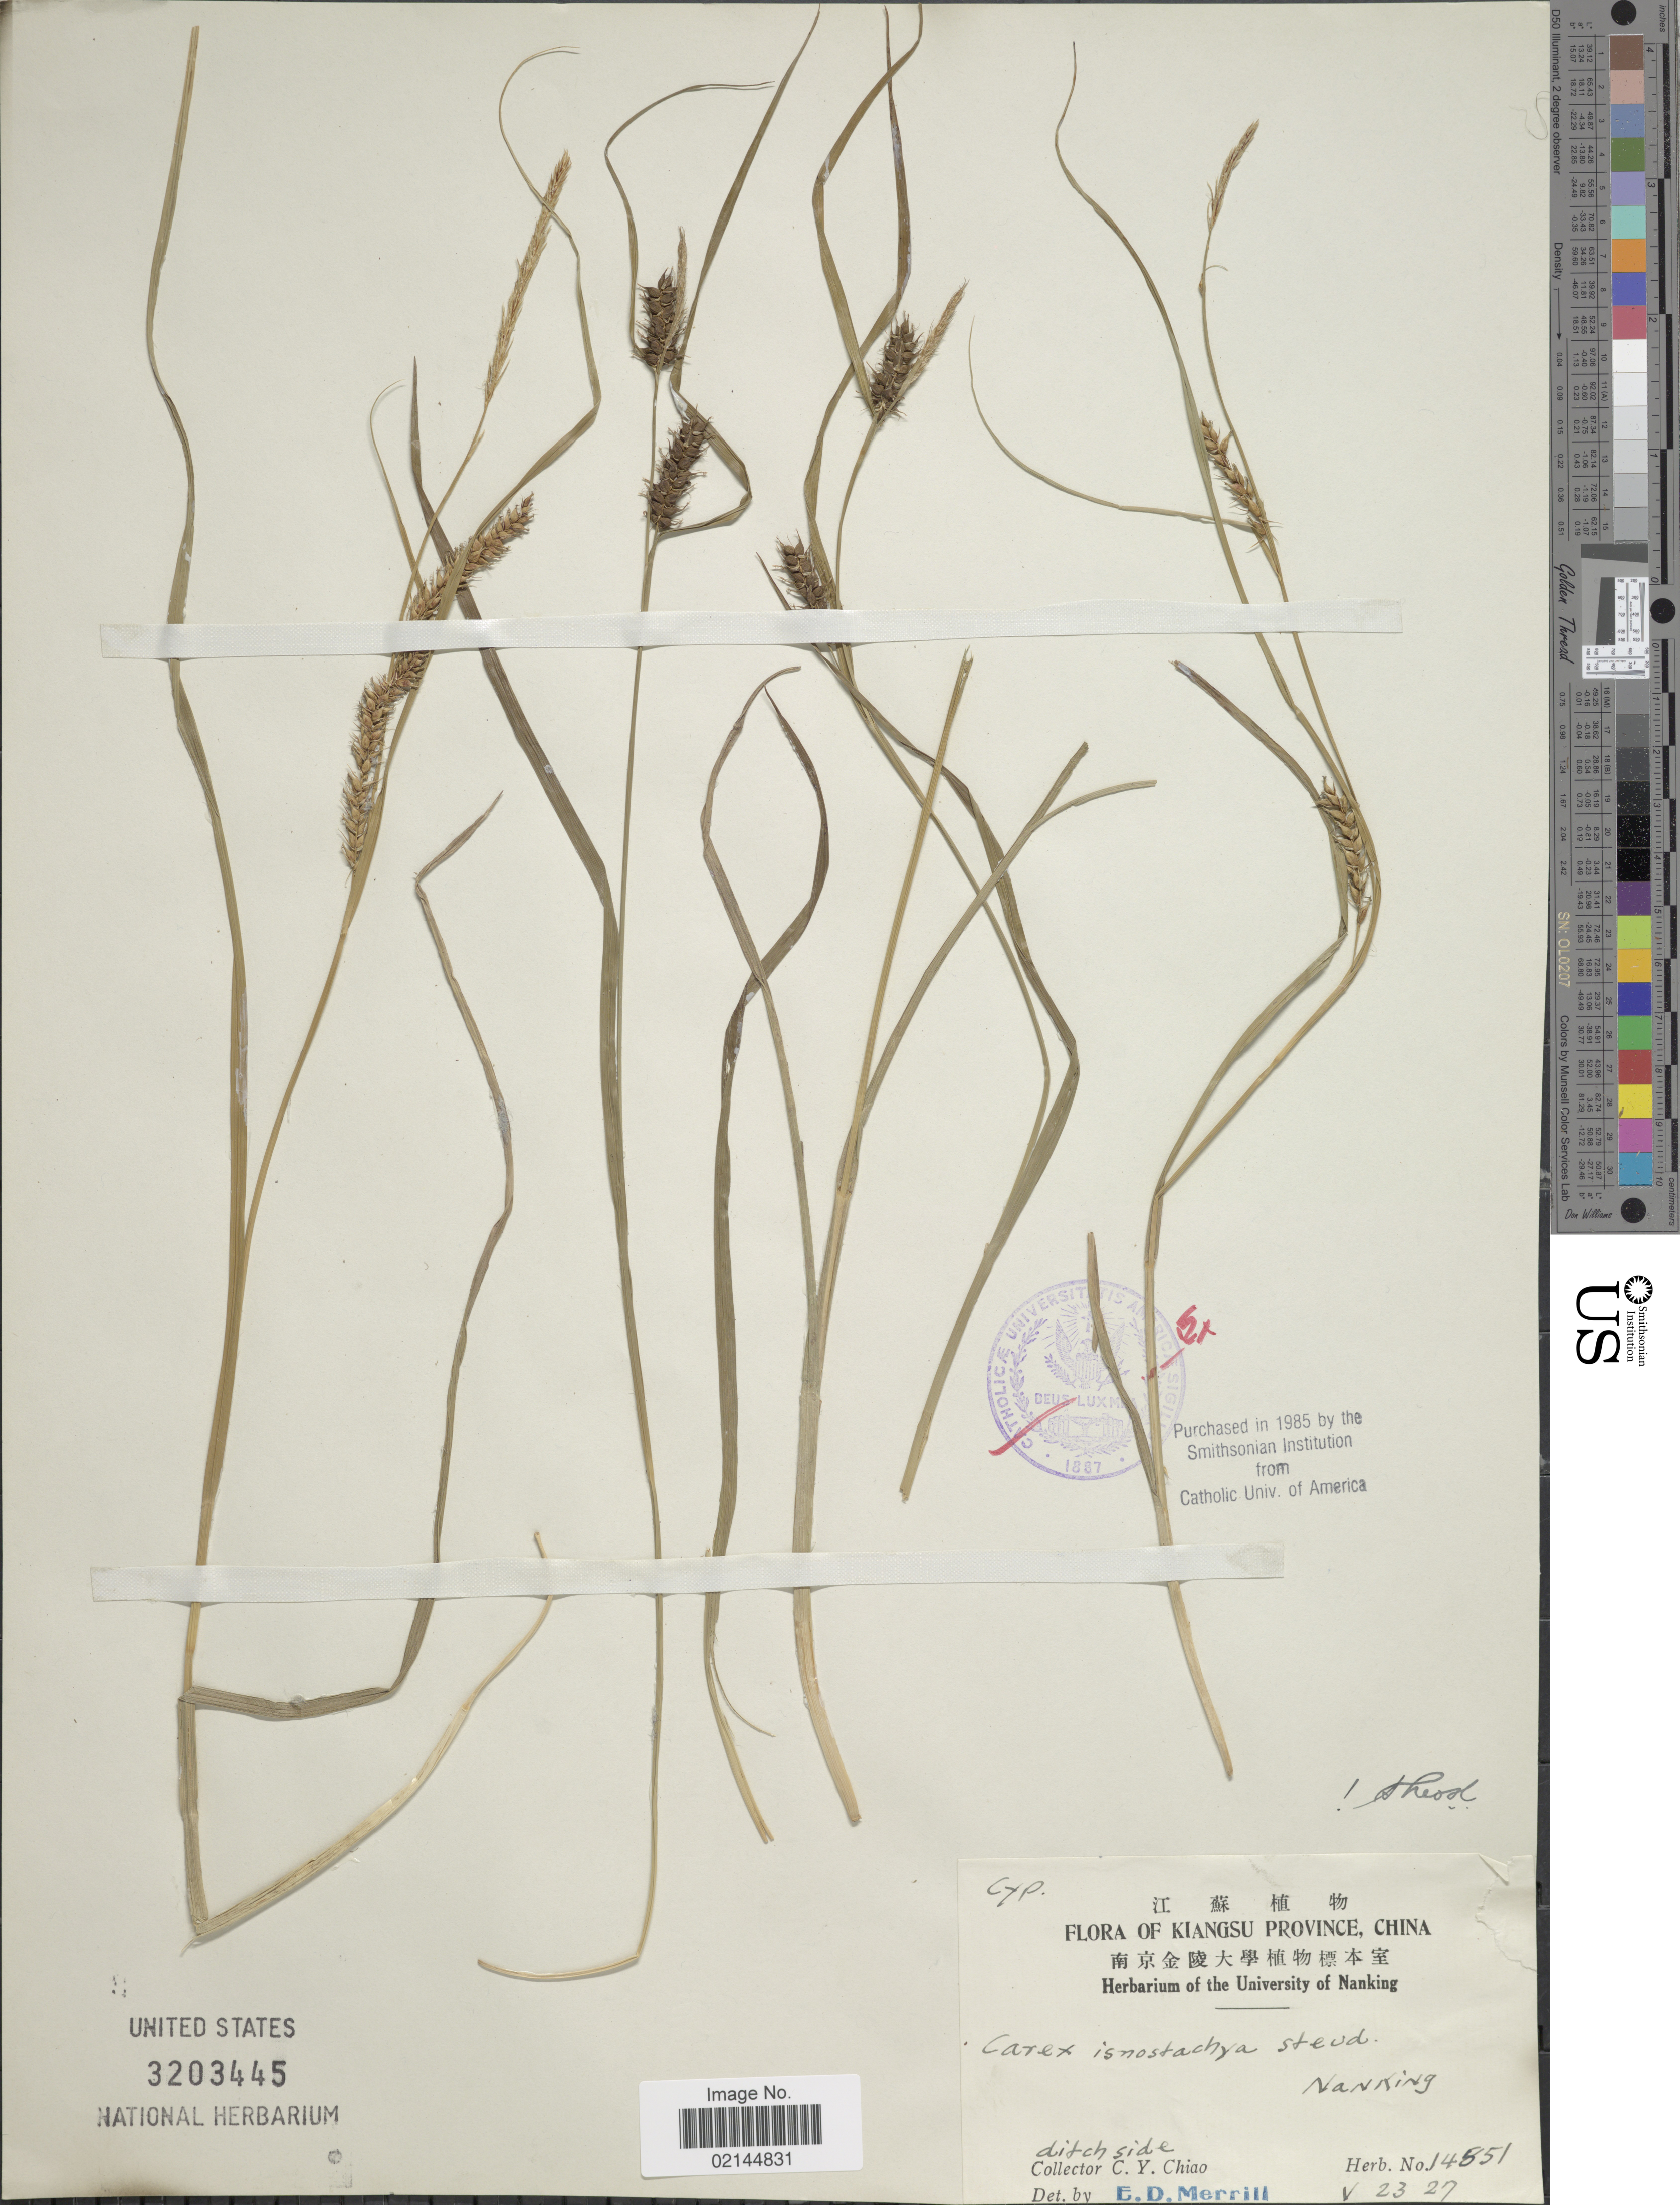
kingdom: Plantae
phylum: Tracheophyta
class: Liliopsida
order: Poales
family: Cyperaceae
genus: Carex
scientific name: Carex ischnostachya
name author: Steud.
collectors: C. Y. Chiao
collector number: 14851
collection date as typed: Transcribed d/m/y: 23/5/27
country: China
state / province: Jiangsu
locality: Kiangsu Province, China. Nanking. Ditch side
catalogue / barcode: US 3203445